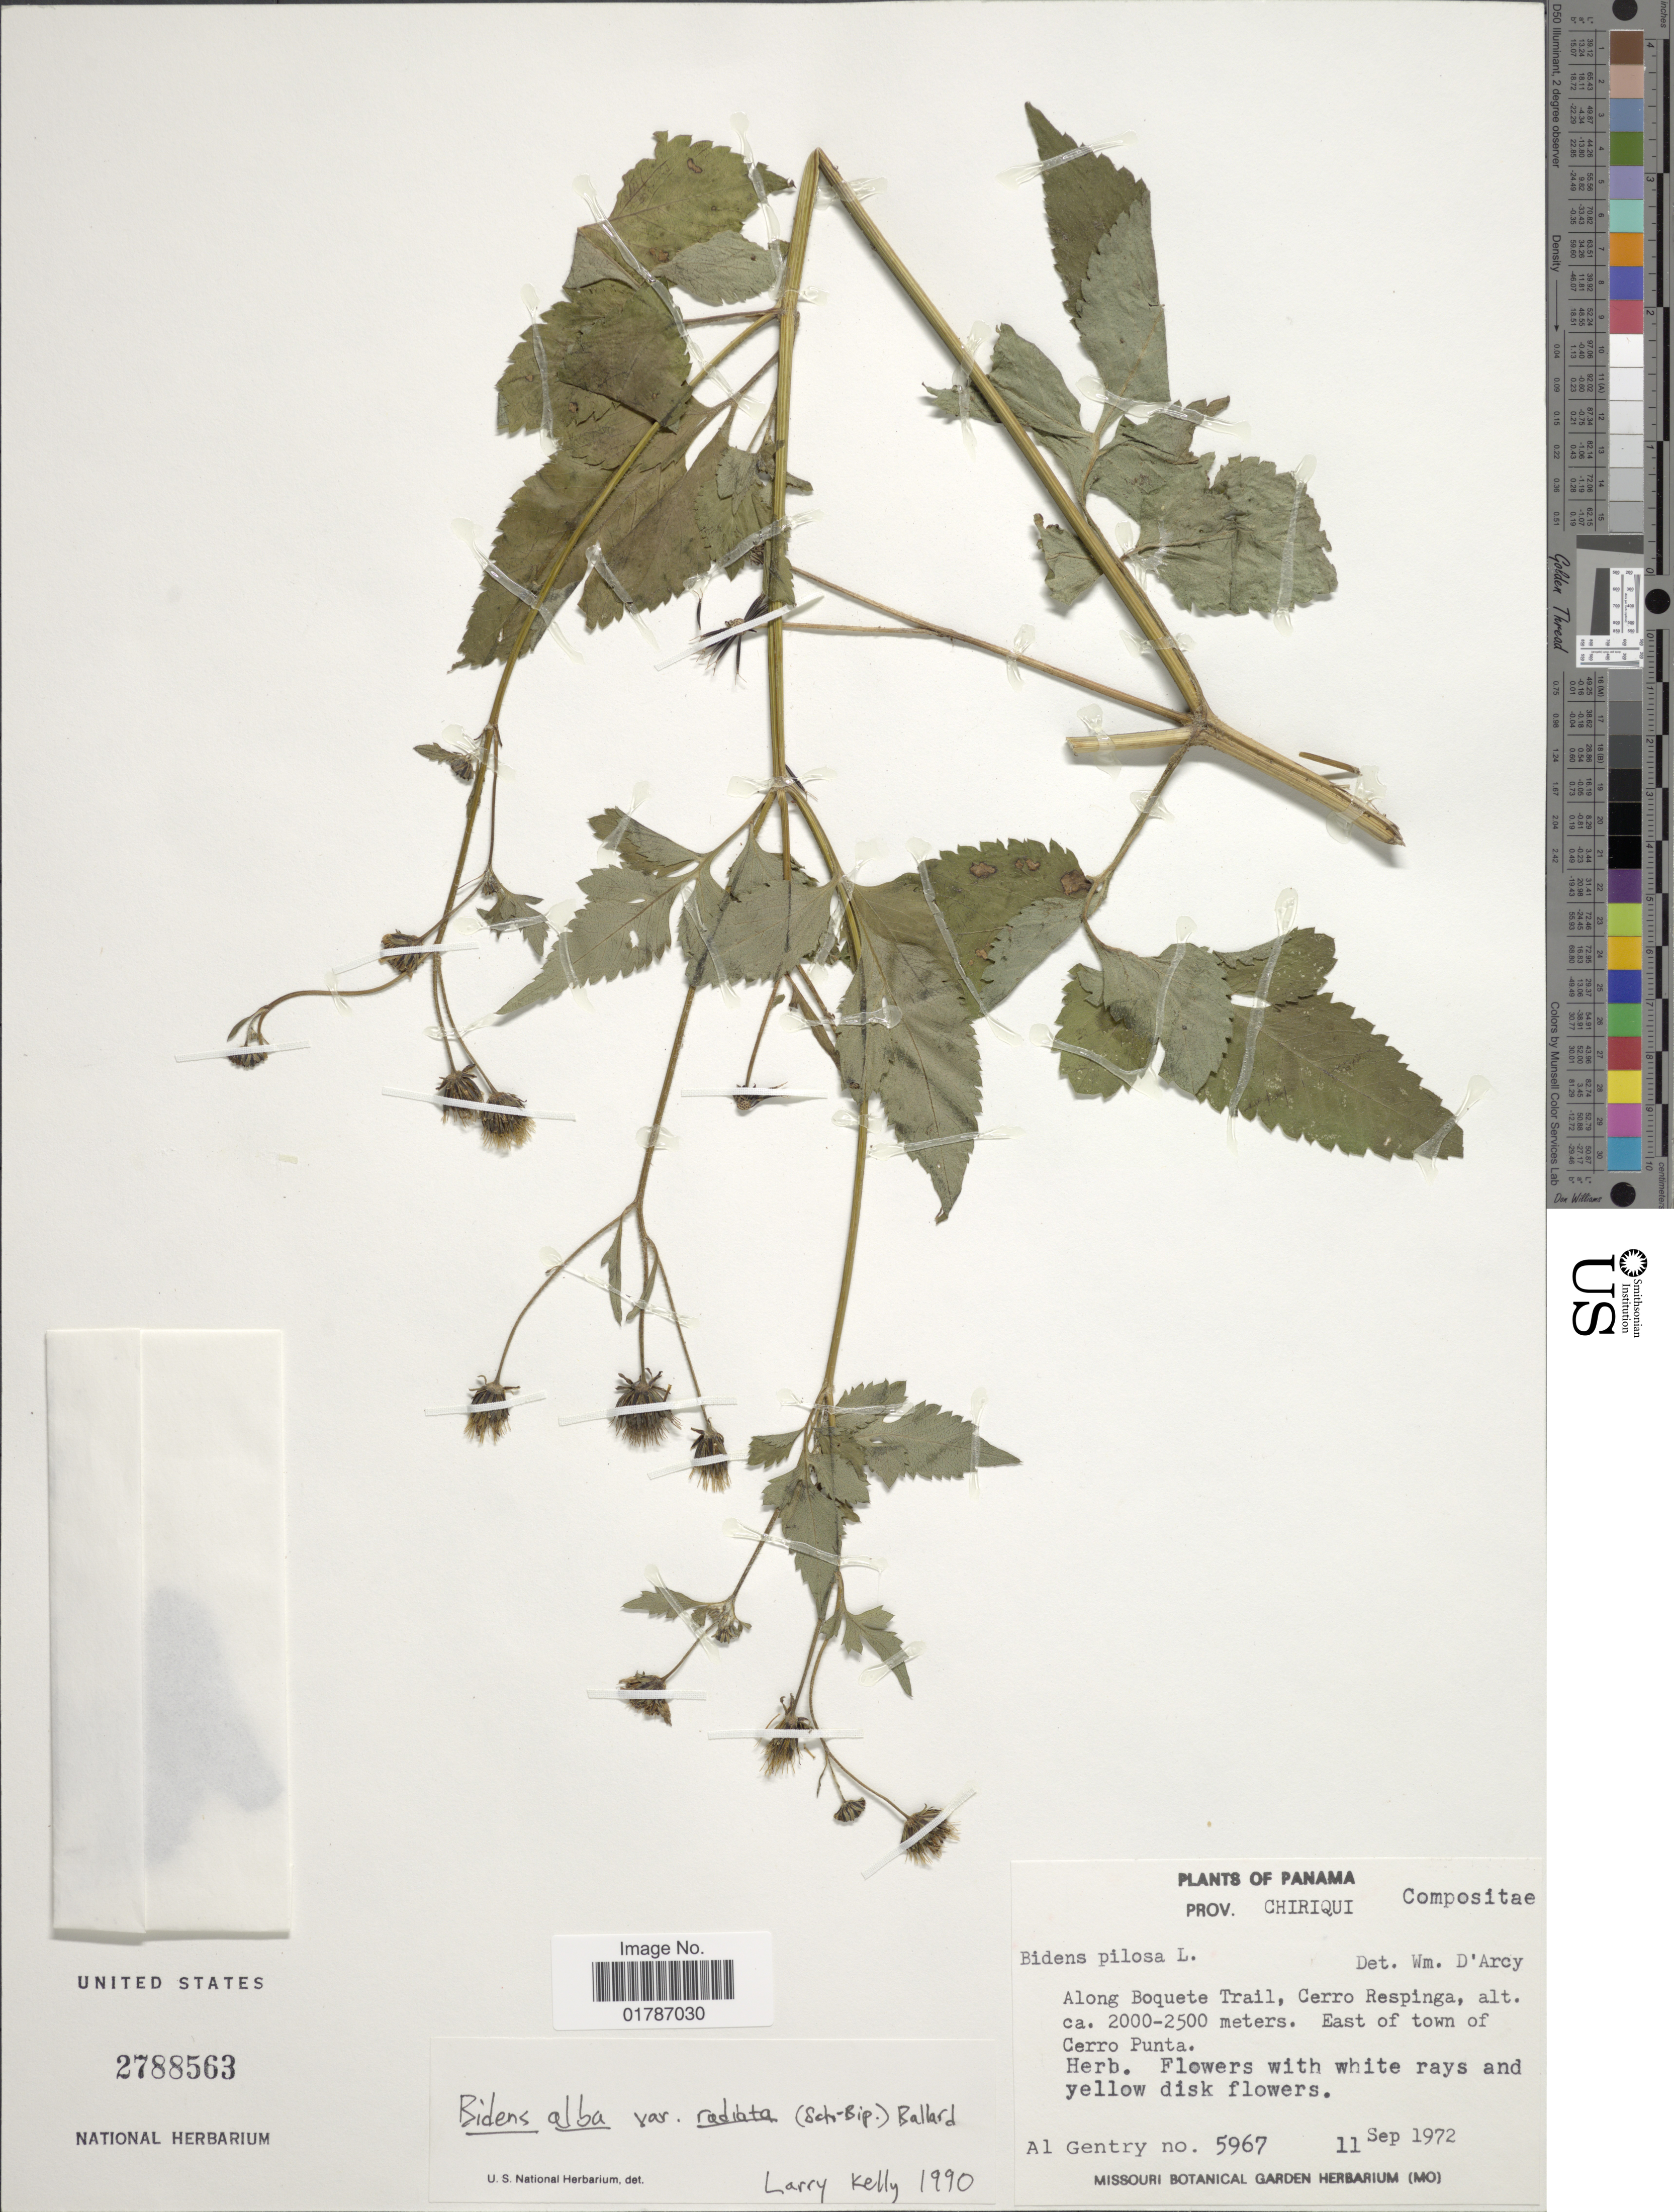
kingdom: Plantae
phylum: Tracheophyta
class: Magnoliopsida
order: Asterales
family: Asteraceae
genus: Bidens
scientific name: Bidens alba var. radiata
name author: (Sch. Bip.) R.E. Ballard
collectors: A. H. Gentry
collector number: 5967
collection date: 1972-09-11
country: Panama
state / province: Chiriqui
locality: Prov. Chiriqui, Along Boquete Trail, Cerro Respinga, East of town of Cerro Punta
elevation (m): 2000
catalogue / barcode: US 2788563